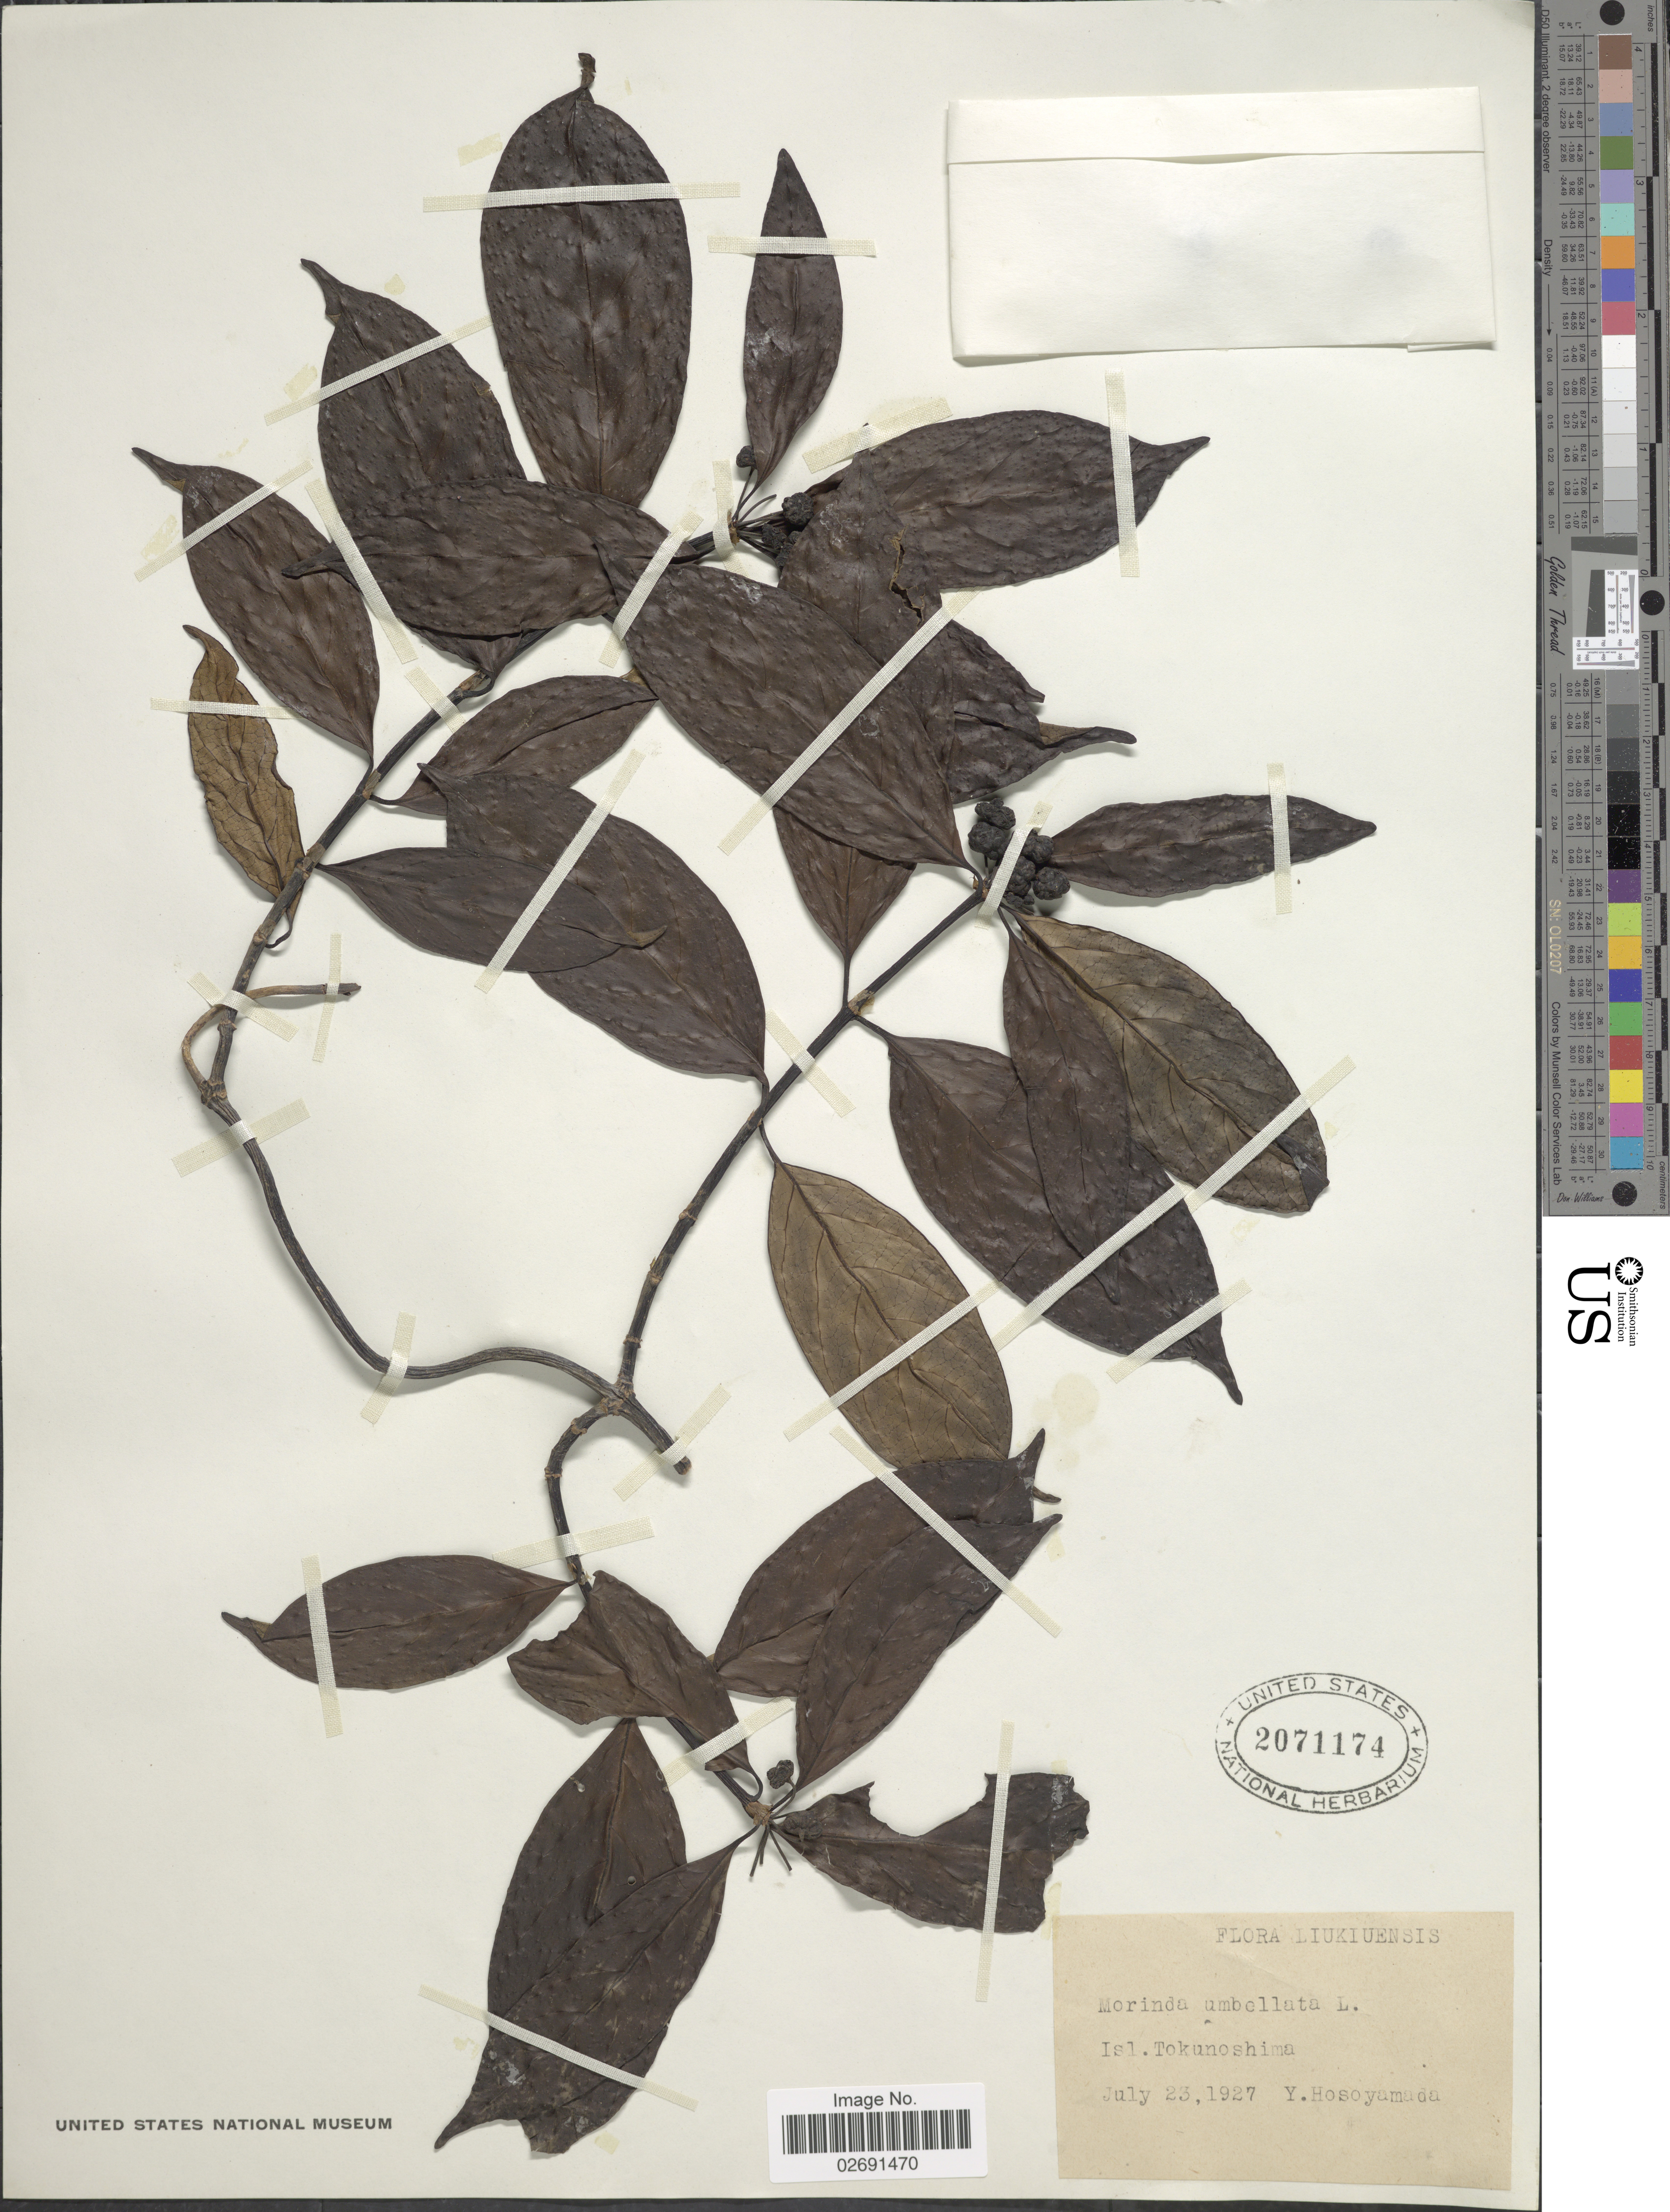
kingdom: Plantae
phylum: Tracheophyta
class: Magnoliopsida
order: Gentianales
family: Rubiaceae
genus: Gynochthodes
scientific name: Gynochthodes umbellata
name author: (L.) Razafim. & B. Bremer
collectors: Y. Hosoyamada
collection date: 1927-07-23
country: Japan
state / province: Okinawa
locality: Liukiuensis, Isl. Tokunoshima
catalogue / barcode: US 2071174